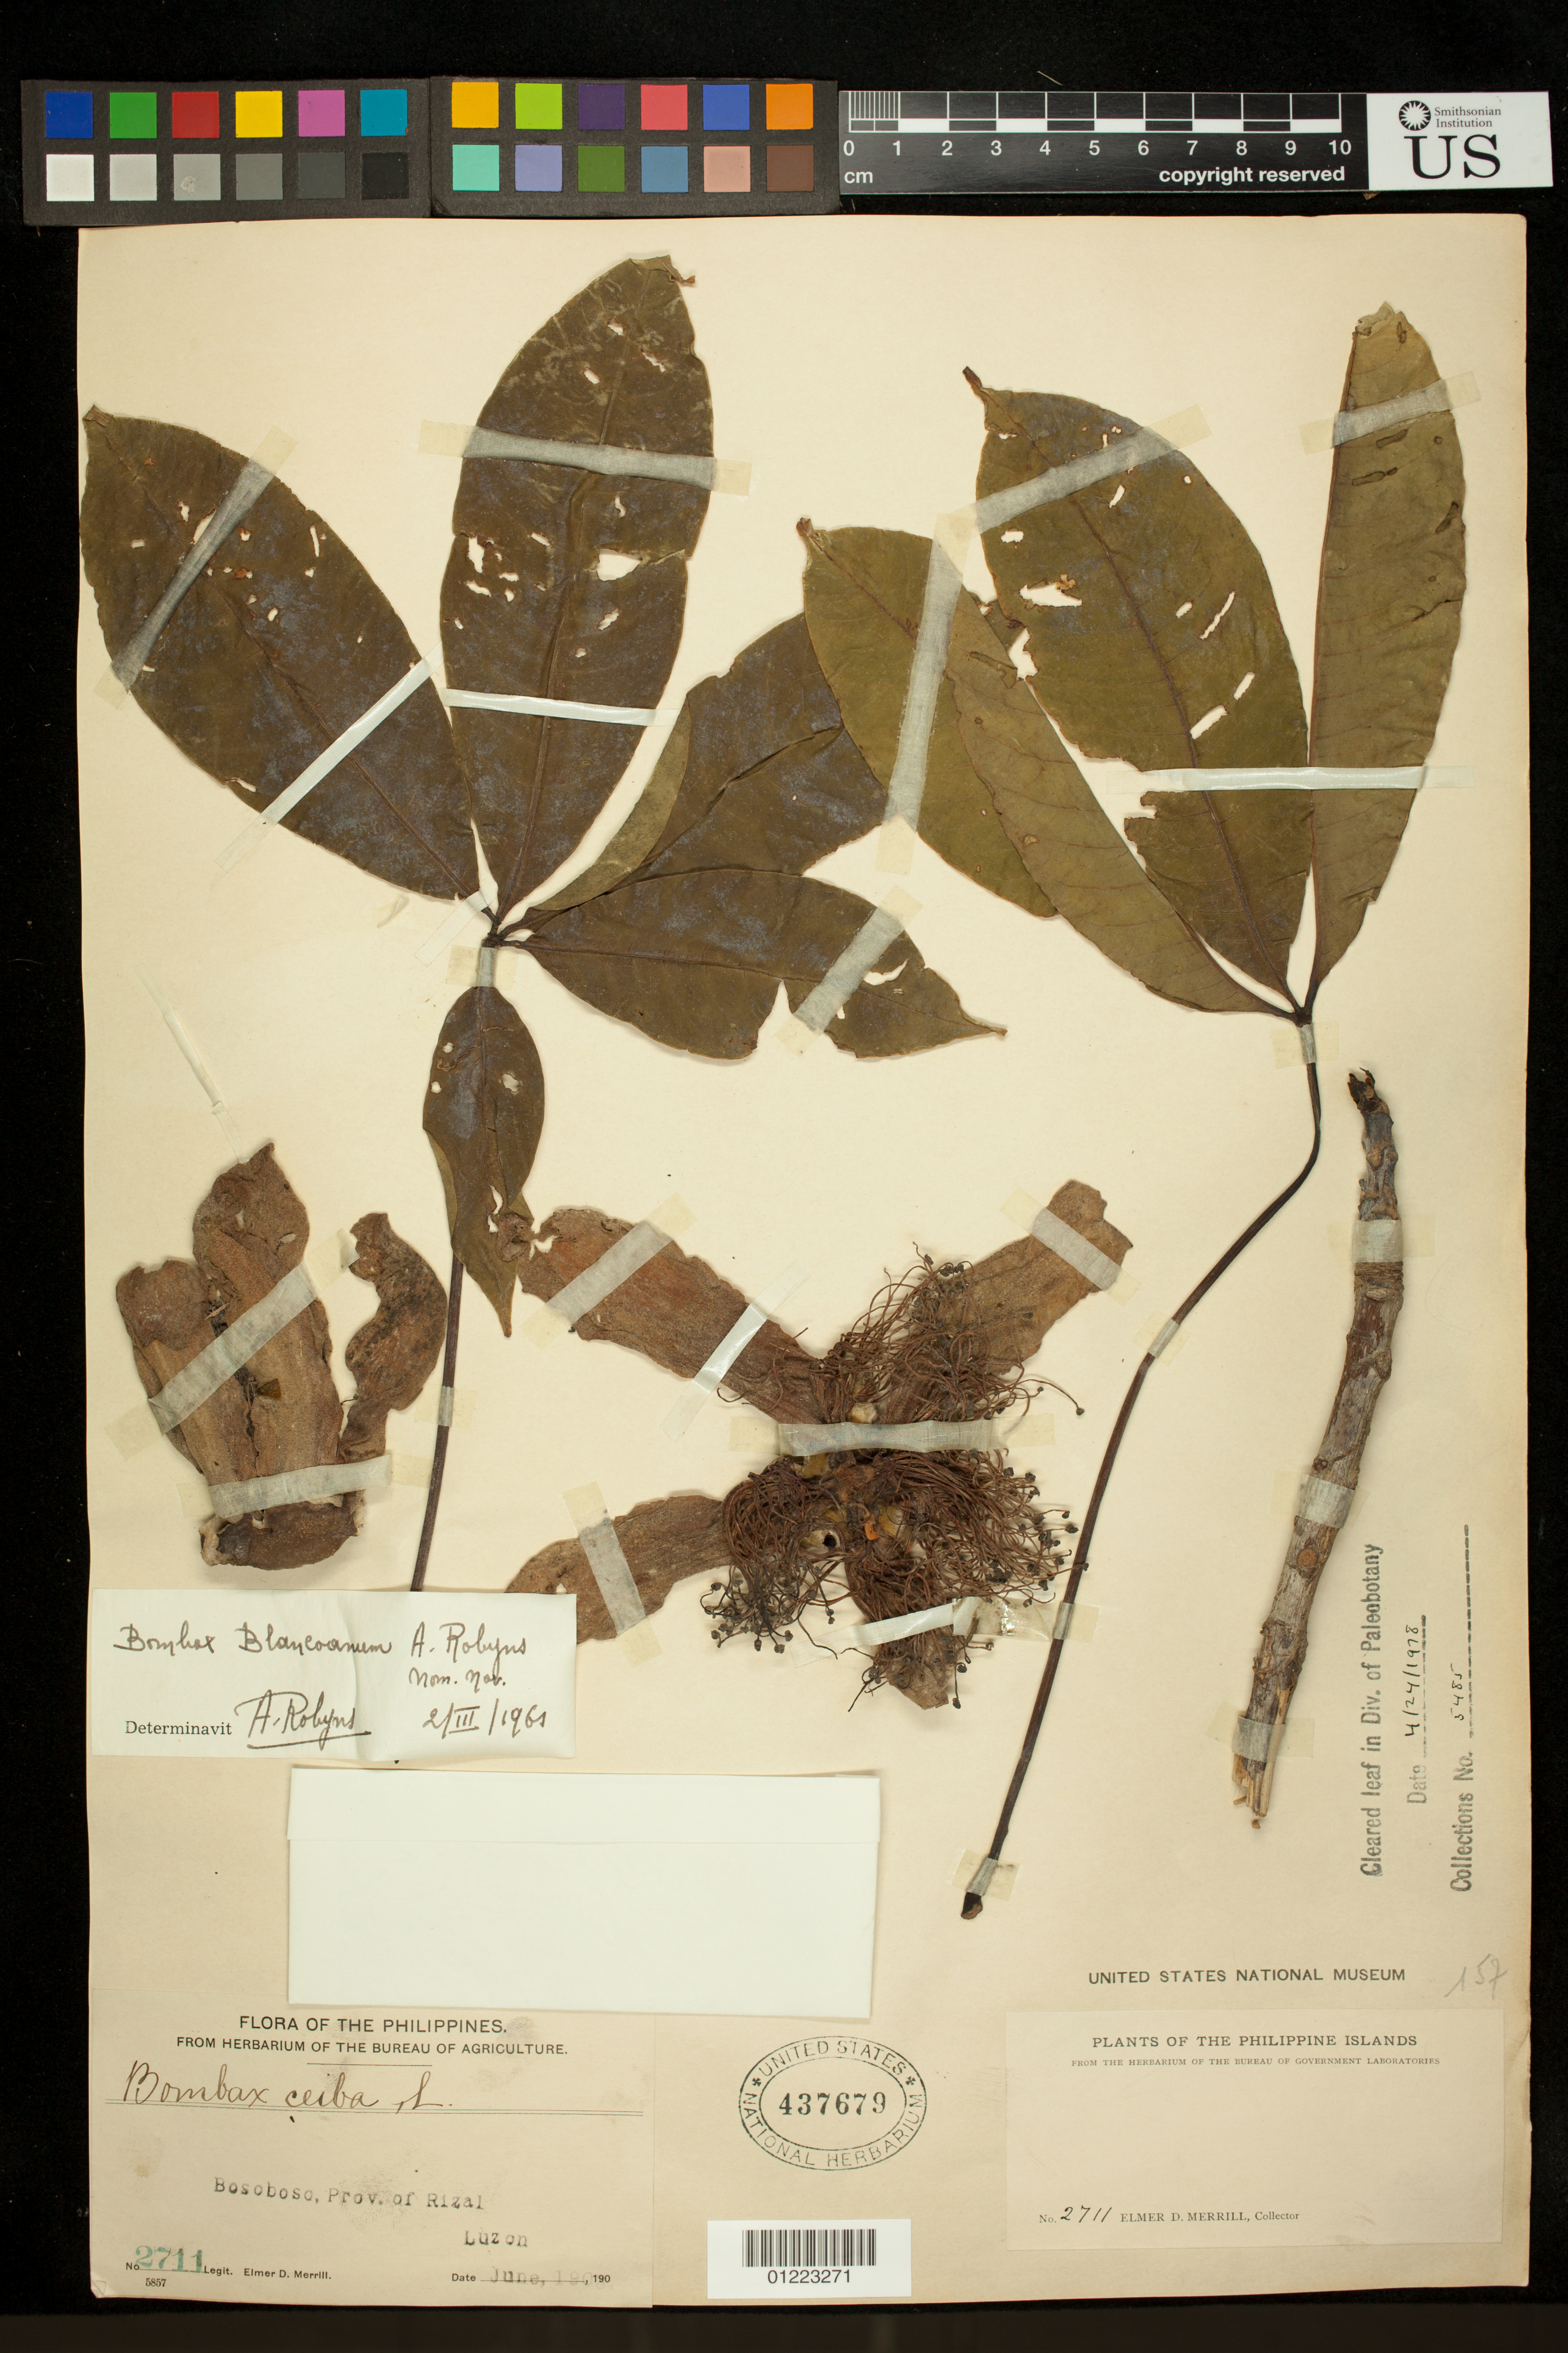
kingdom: Plantae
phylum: Tracheophyta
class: Magnoliopsida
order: Malvales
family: Malvaceae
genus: Bombax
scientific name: Bombax blancoanum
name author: A. Robyns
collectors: E. D. Merrill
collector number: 2711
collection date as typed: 1908-06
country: Philippines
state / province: Calabarzon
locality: Bosoboso, Province of Rizal, Luzon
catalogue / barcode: US 437679